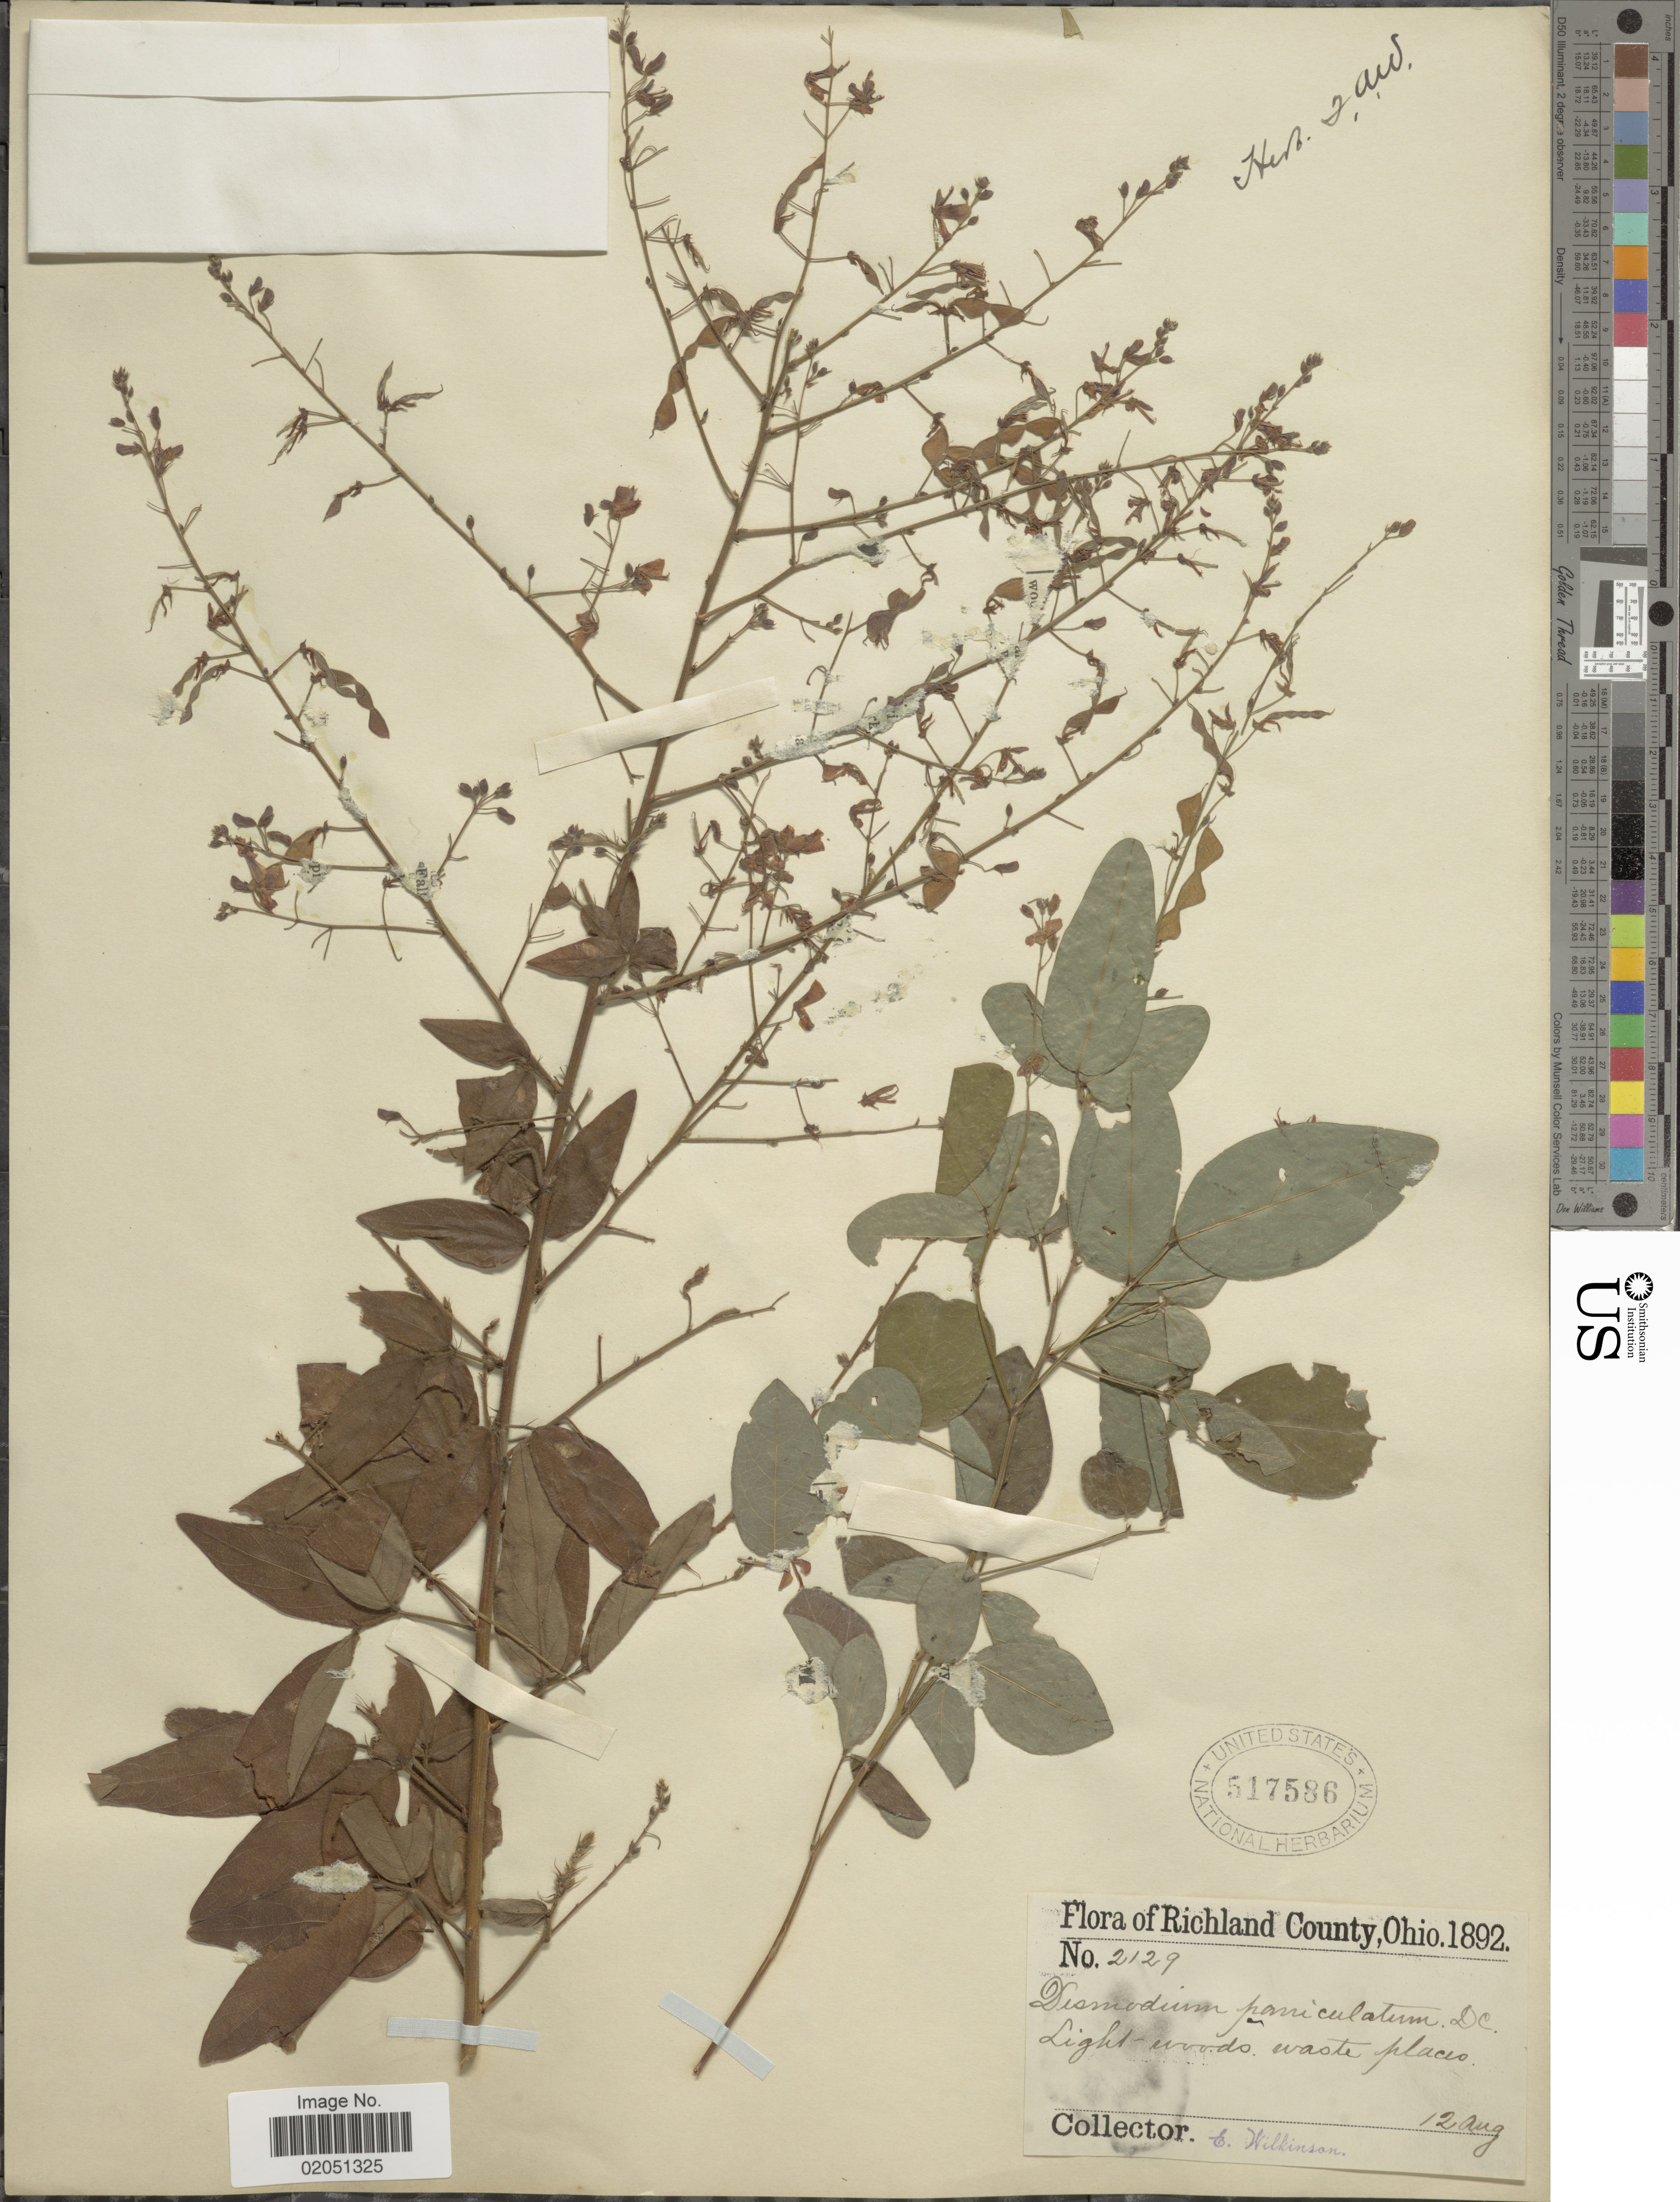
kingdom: Plantae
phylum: Tracheophyta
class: Magnoliopsida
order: Fabales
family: Fabaceae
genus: Desmodium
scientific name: Desmodium paniculatum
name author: (L.) DC.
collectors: E. Wilkinson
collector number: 2129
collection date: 1892-08-12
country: United States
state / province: Ohio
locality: Richland County, Light woods waste places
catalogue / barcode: US 517586